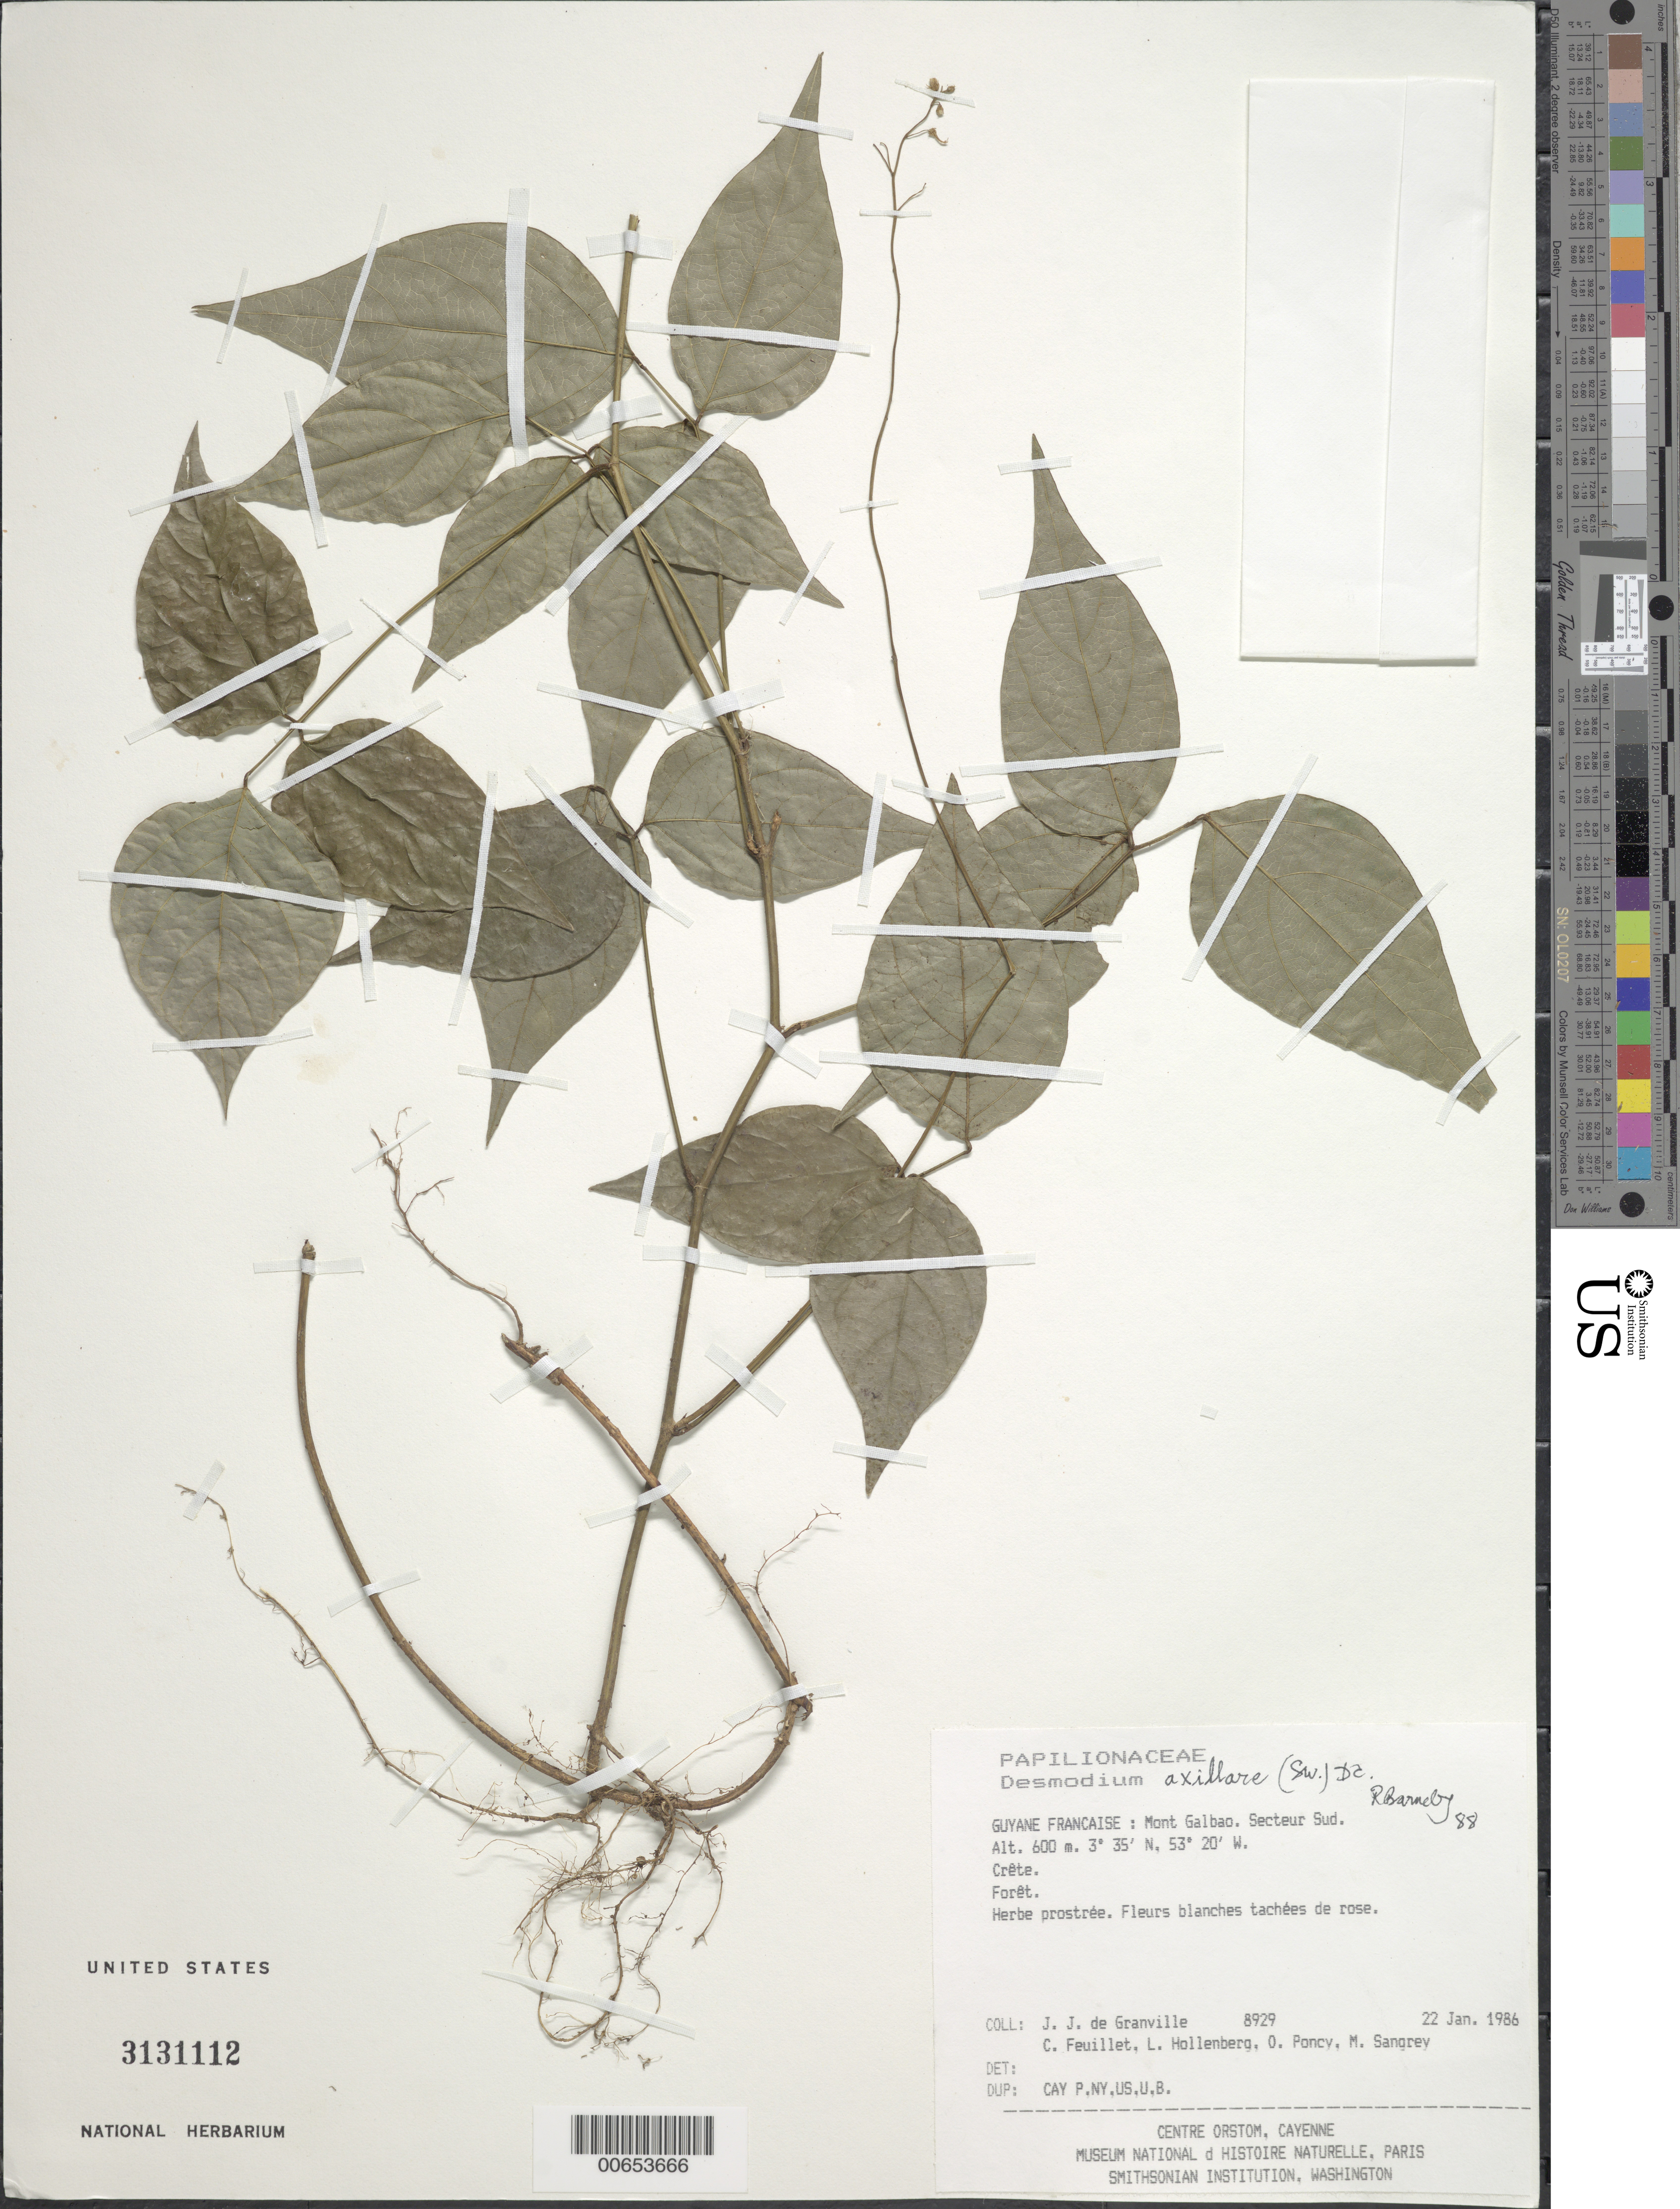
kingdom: Plantae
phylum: Tracheophyta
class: Magnoliopsida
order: Fabales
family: Fabaceae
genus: Desmodium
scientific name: Desmodium axillare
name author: (Sw.) DC.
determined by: Barneby, Rupert C., (NY)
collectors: J.-J. de Granville, C. Feuillet, L. Hollenberg, O. Poncy & M. S. Sangrey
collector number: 8929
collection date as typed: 22-Jan-86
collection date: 1986-01-22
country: French Guiana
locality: Mont Galbao. Secteur Sud. Crête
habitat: Forêt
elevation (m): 600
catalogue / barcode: US 3131112